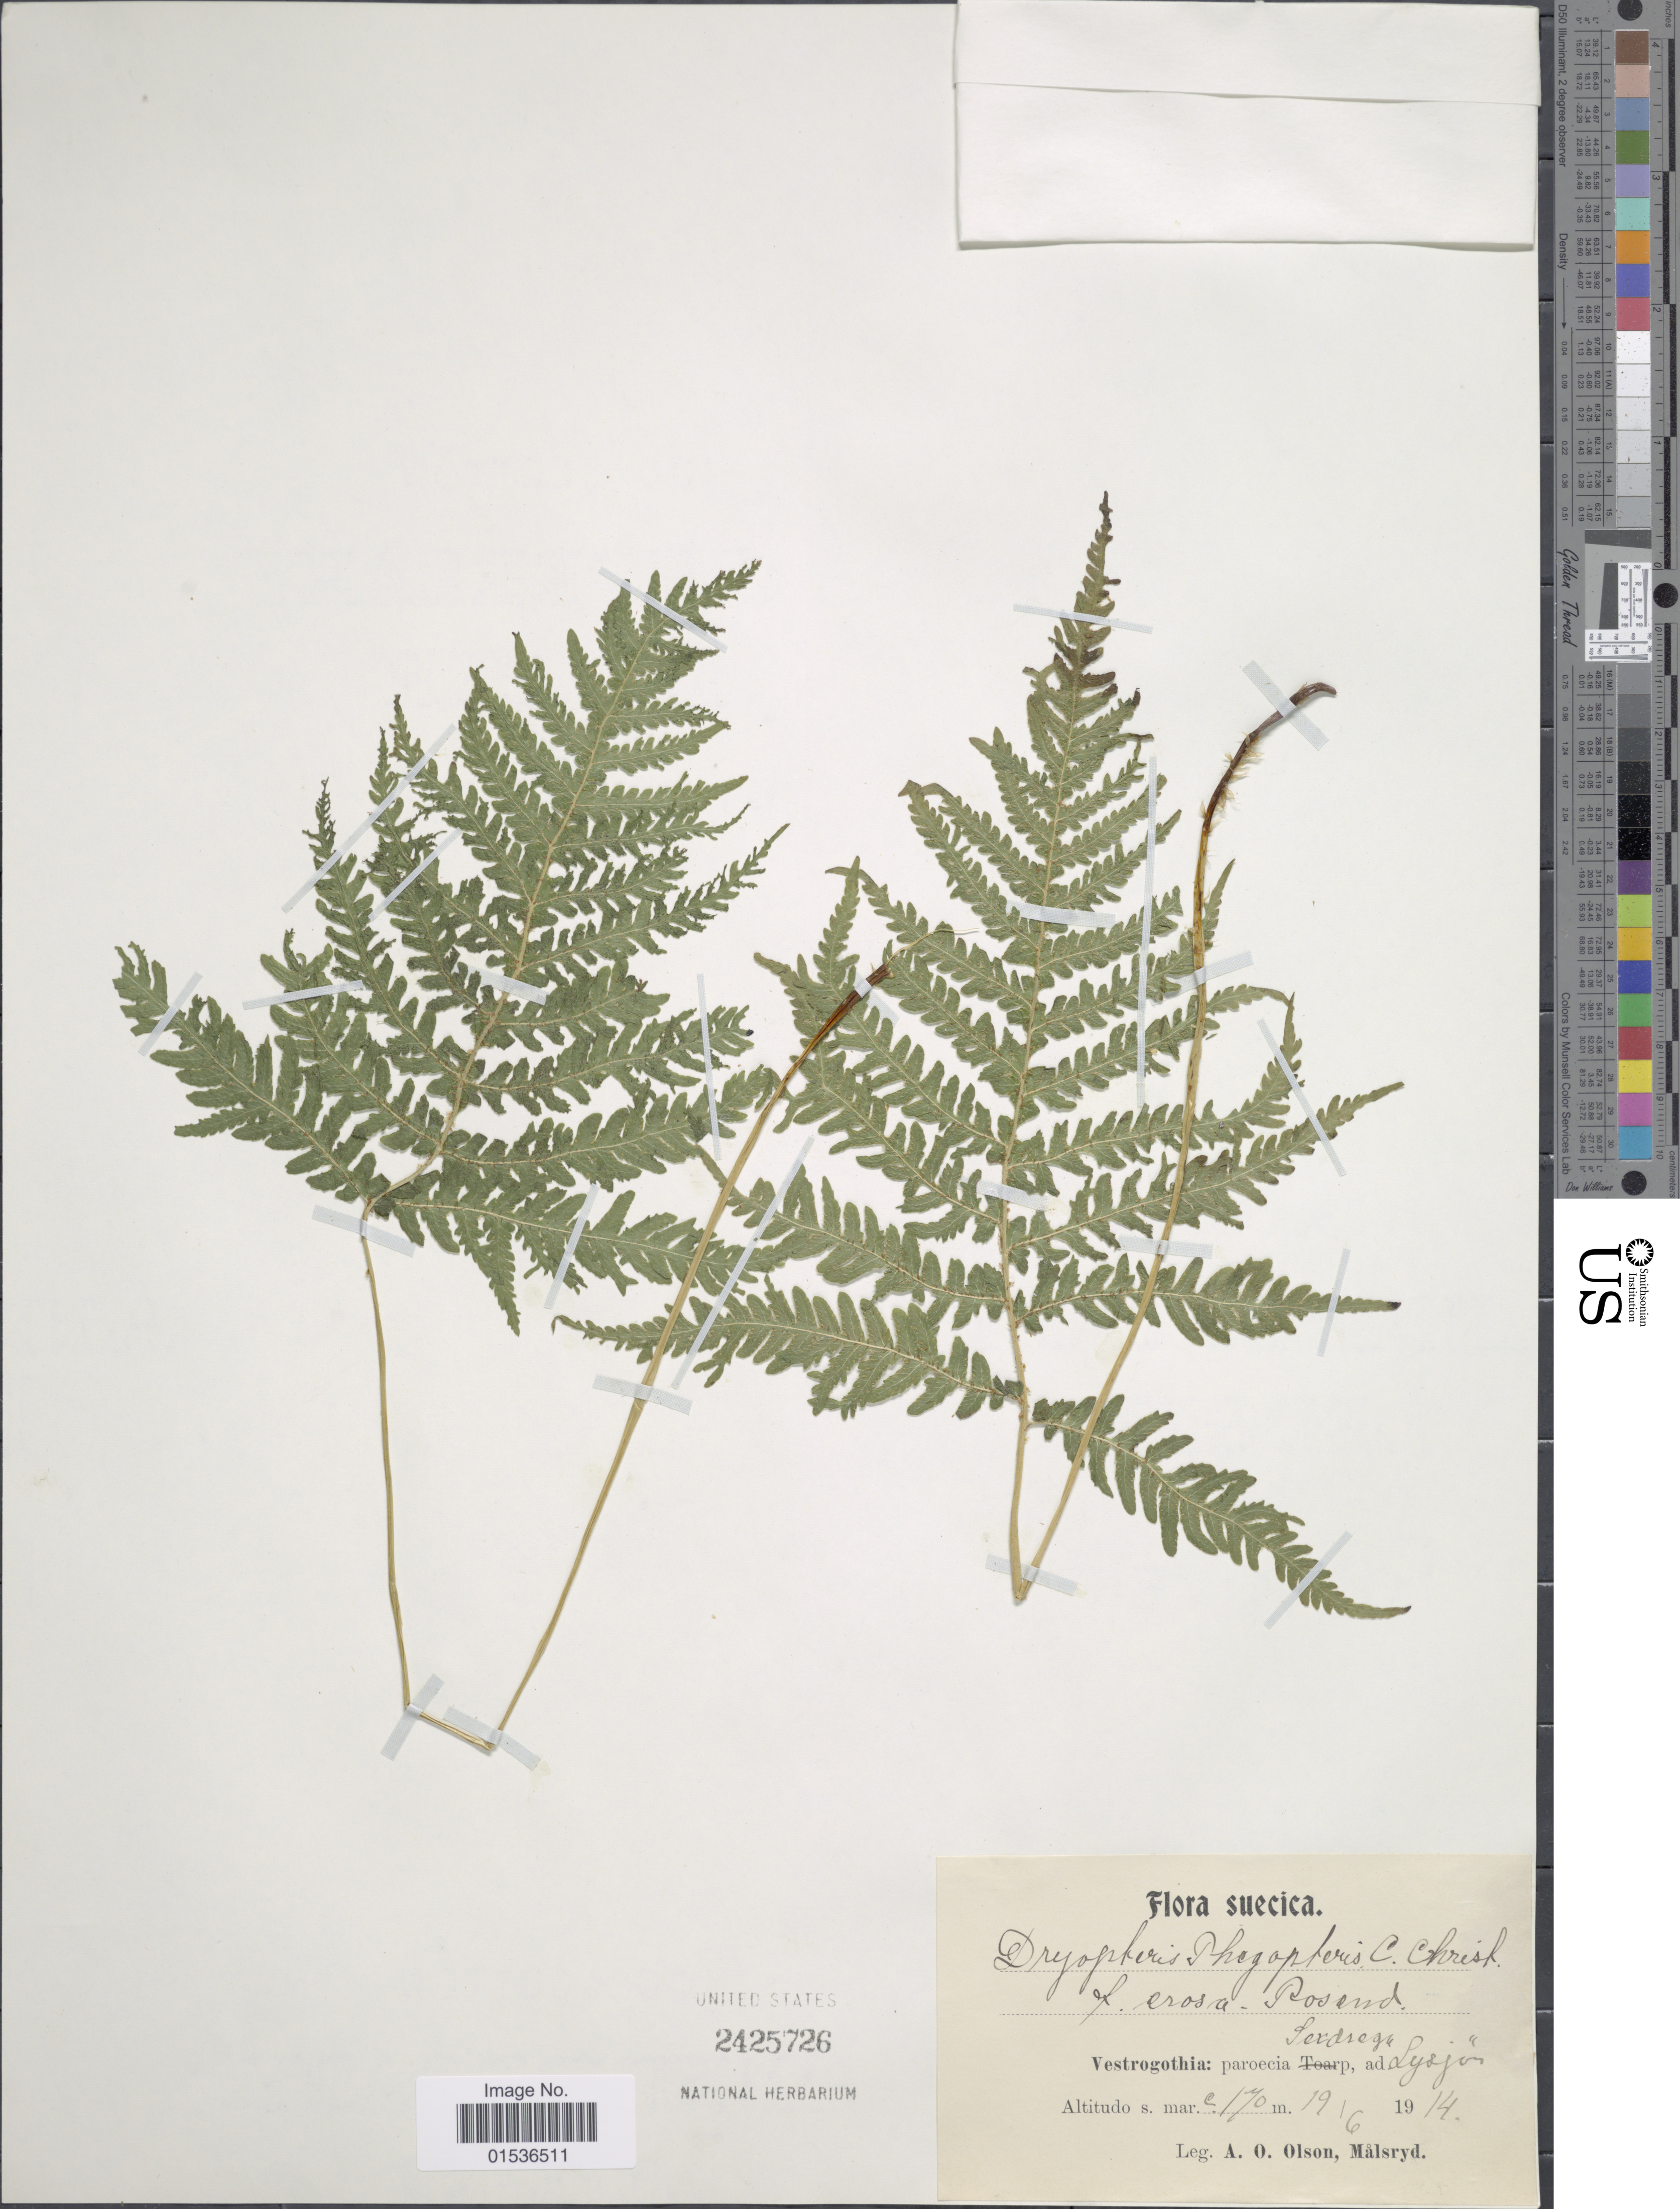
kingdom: Plantae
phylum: Tracheophyta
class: Polypodiopsida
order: Polypodiales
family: Thelypteridaceae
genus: Phegopteris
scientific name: Phegopteris connectilis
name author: (Michx.) Watt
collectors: A. Olson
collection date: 1914-06-19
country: Sweden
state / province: Västra Götaland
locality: Sexdrega, Lysjön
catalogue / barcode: US 2425726